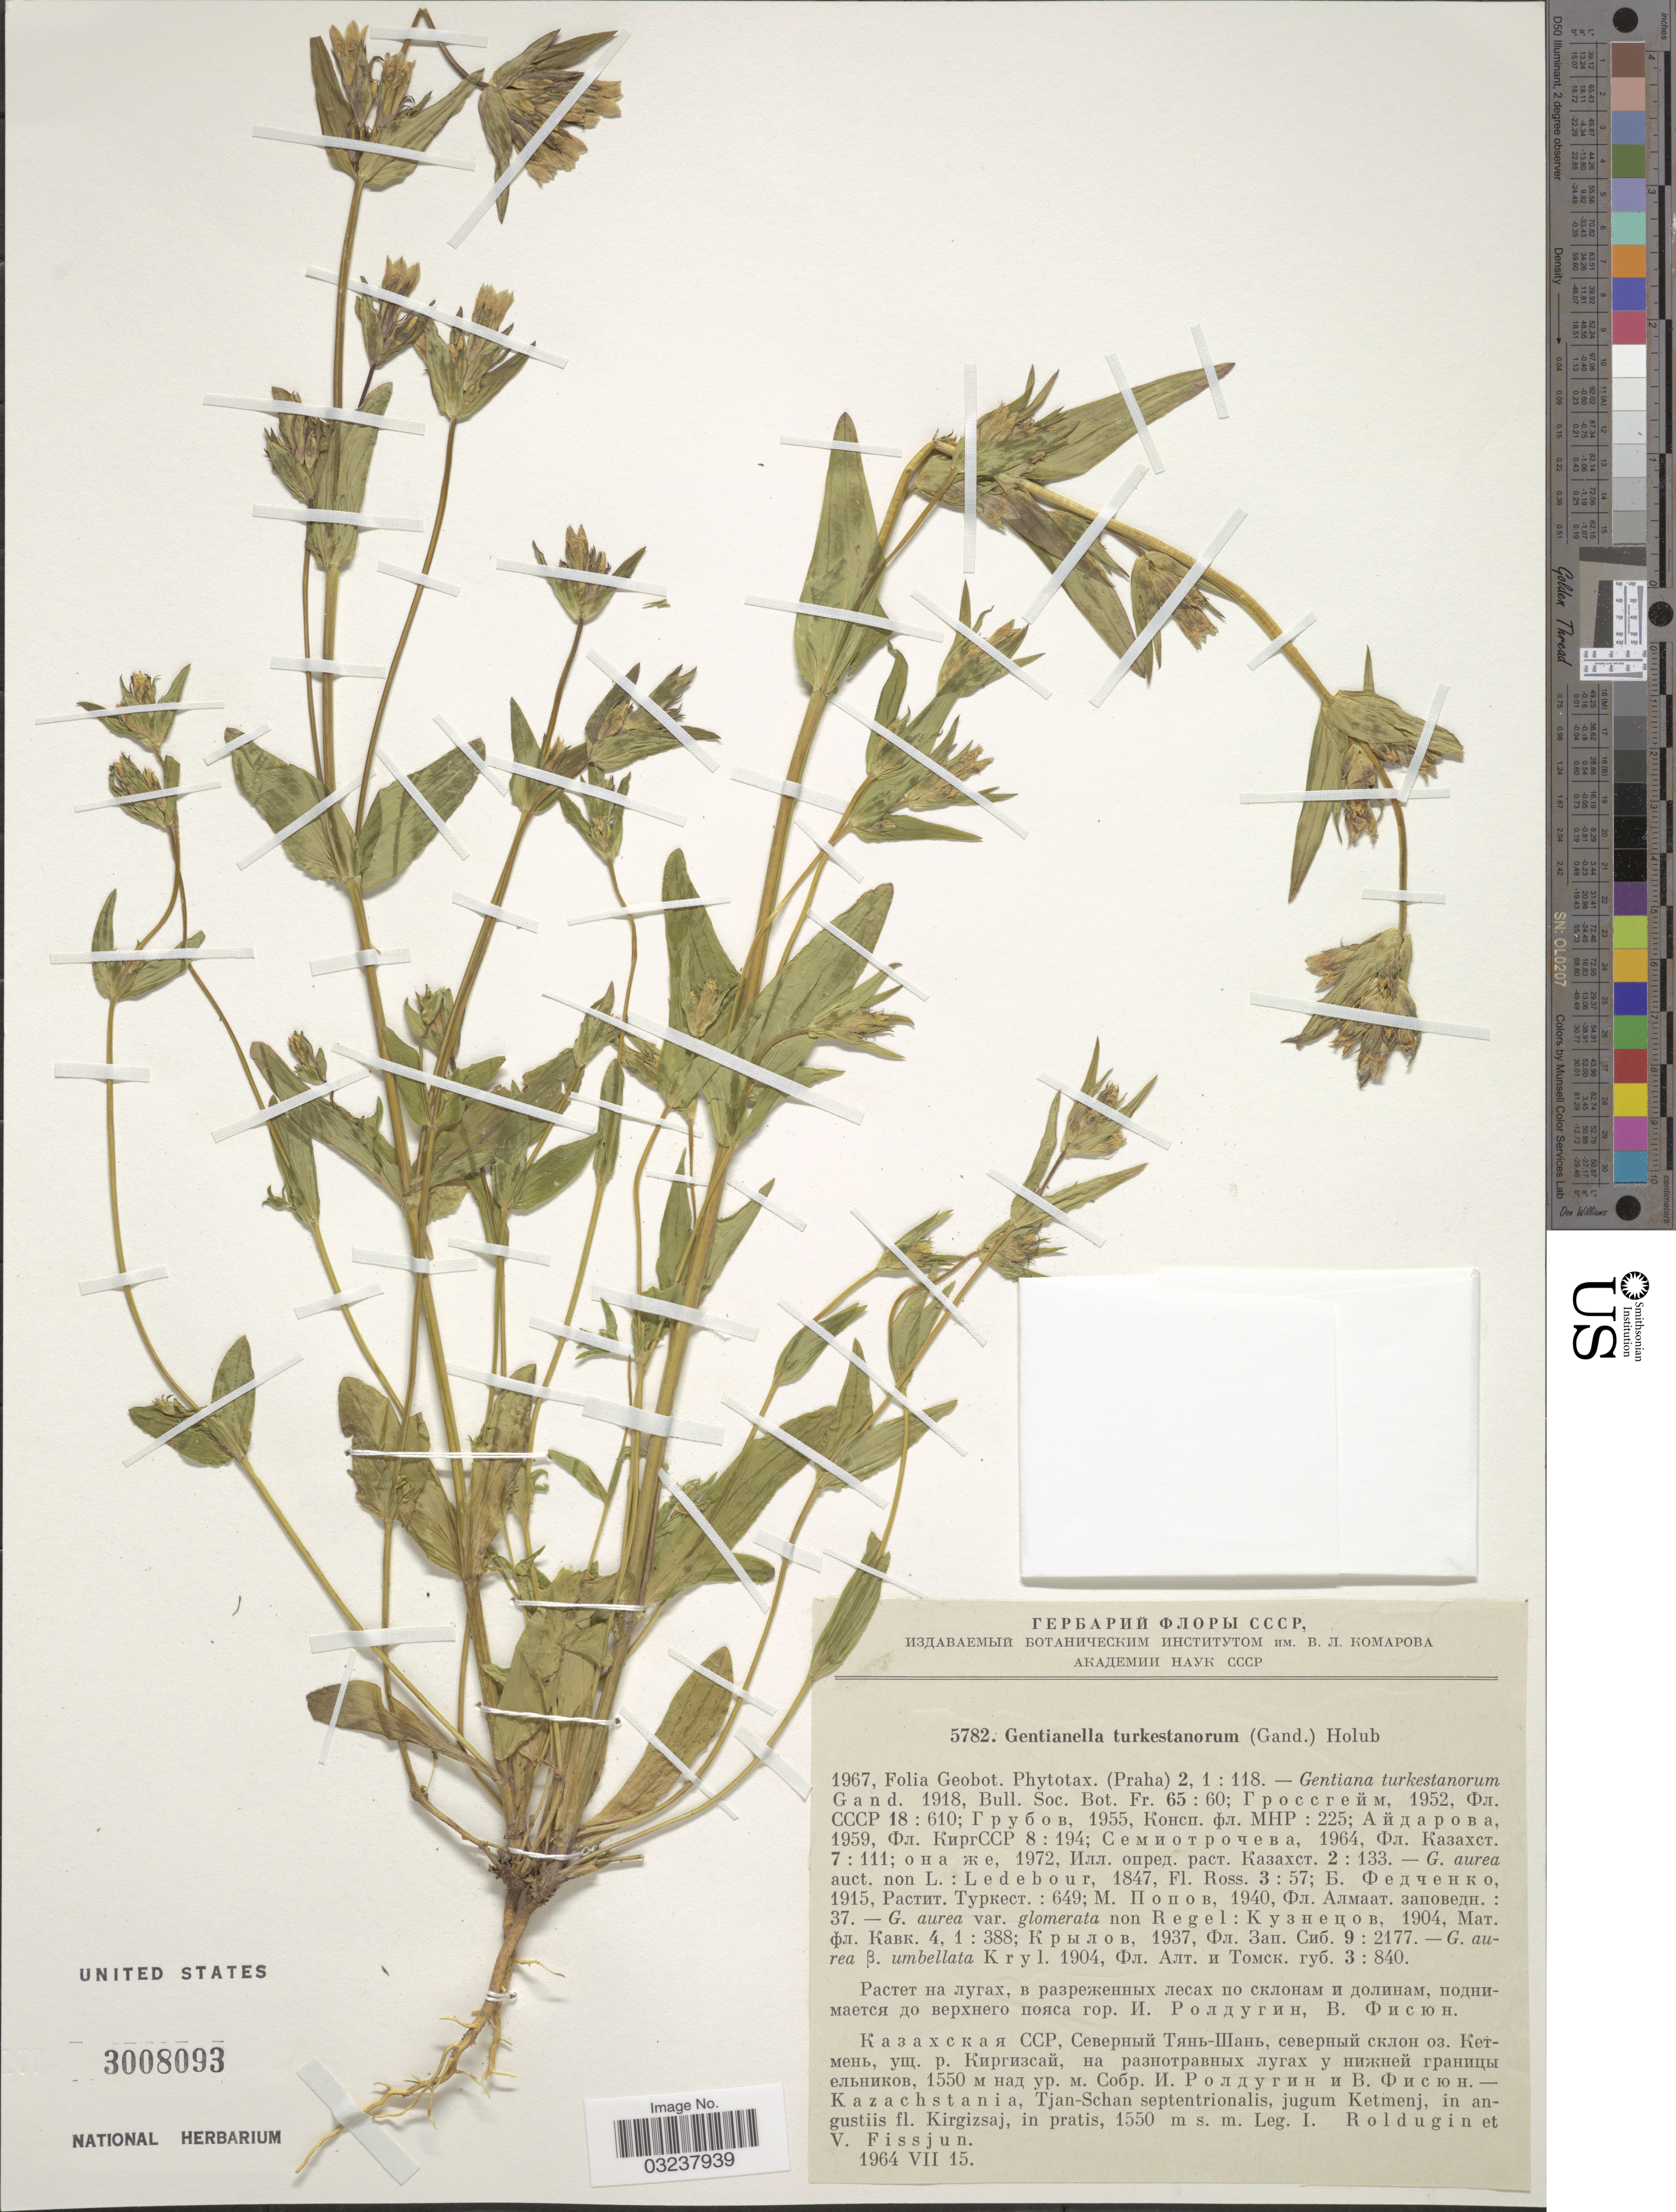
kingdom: Plantae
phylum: Tracheophyta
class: Magnoliopsida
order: Gentianales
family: Gentianaceae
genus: Gentianella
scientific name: Gentianella turkestanorum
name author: (Gand.) Holub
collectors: I. Roldugin & V. Fissjun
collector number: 5782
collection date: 1964-07-15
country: Kazakhstan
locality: Tjan-Schan septentrionalis, jugum Ketmenj, in angustiis fl. Kirgizsaj, in pratis.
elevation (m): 1550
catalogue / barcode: US 3008093